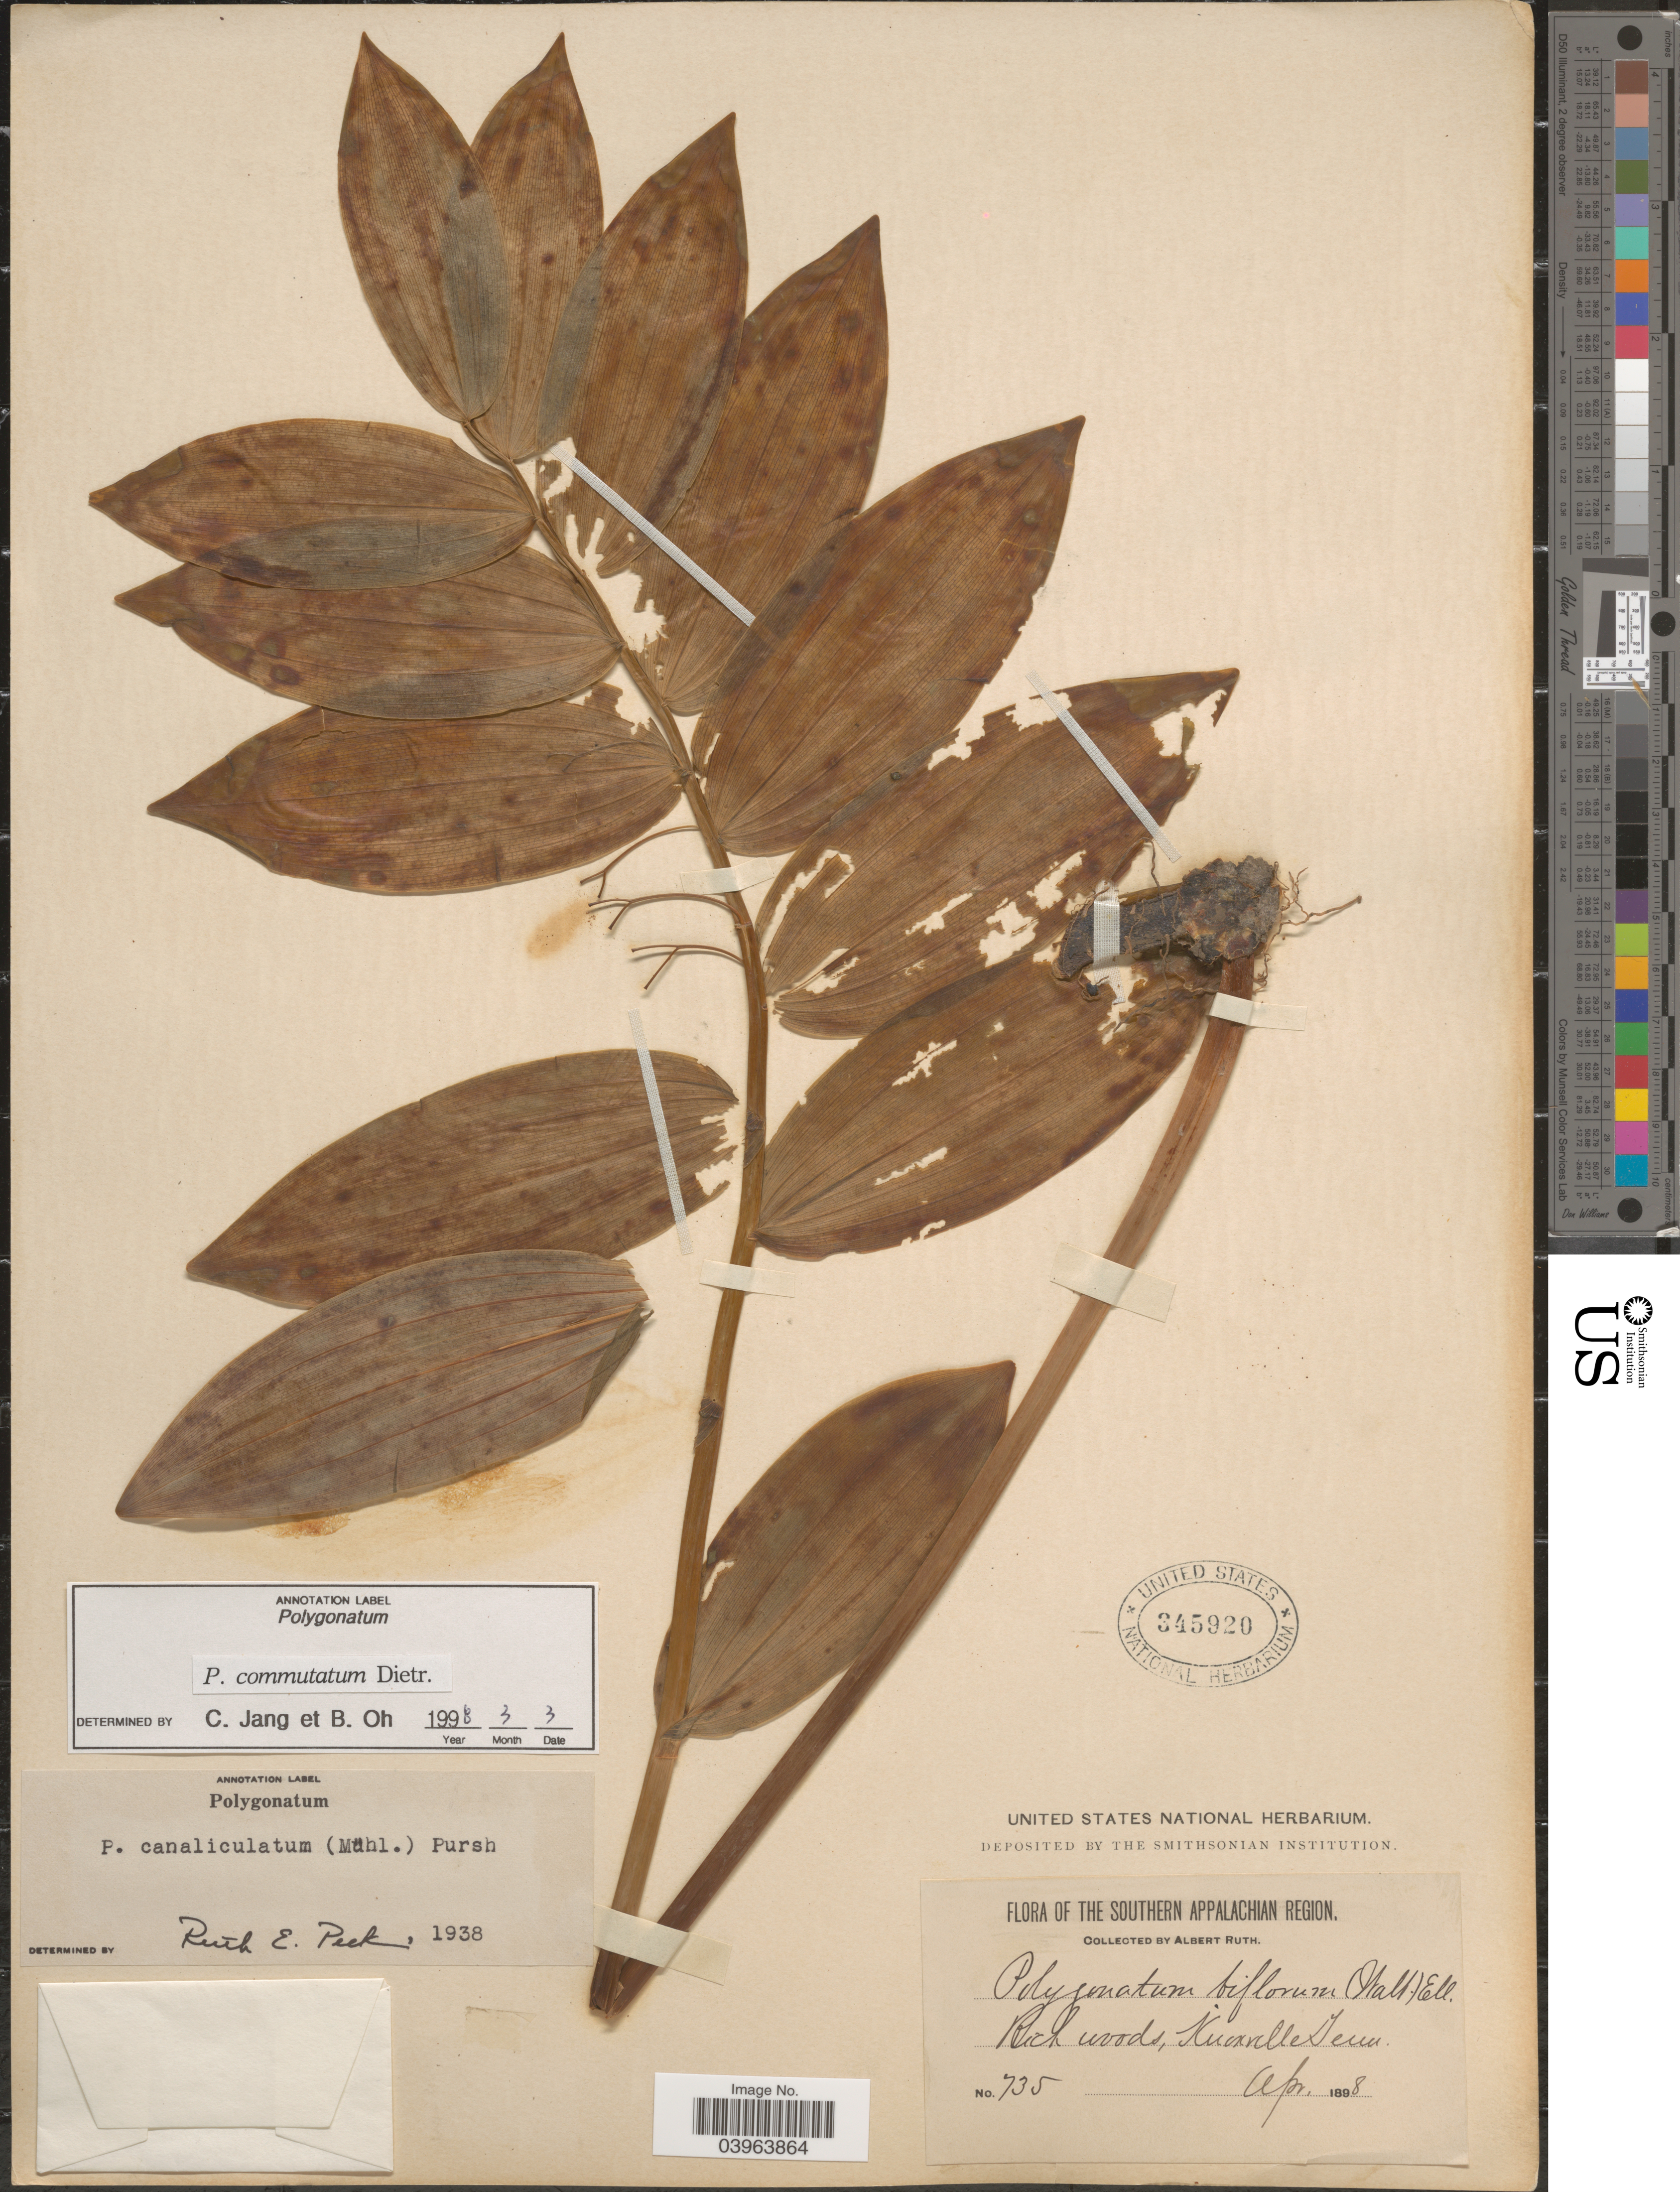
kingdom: Plantae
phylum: Tracheophyta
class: Liliopsida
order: Asparagales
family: Asparagaceae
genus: Polygonatum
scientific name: Polygonatum commutatum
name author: (Schult. f.) A. Dietr.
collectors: A. Ruth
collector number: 735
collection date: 1898-04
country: United States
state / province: Tennessee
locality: The Southern Appalachian Region. Knoxville.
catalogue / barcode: US 345920